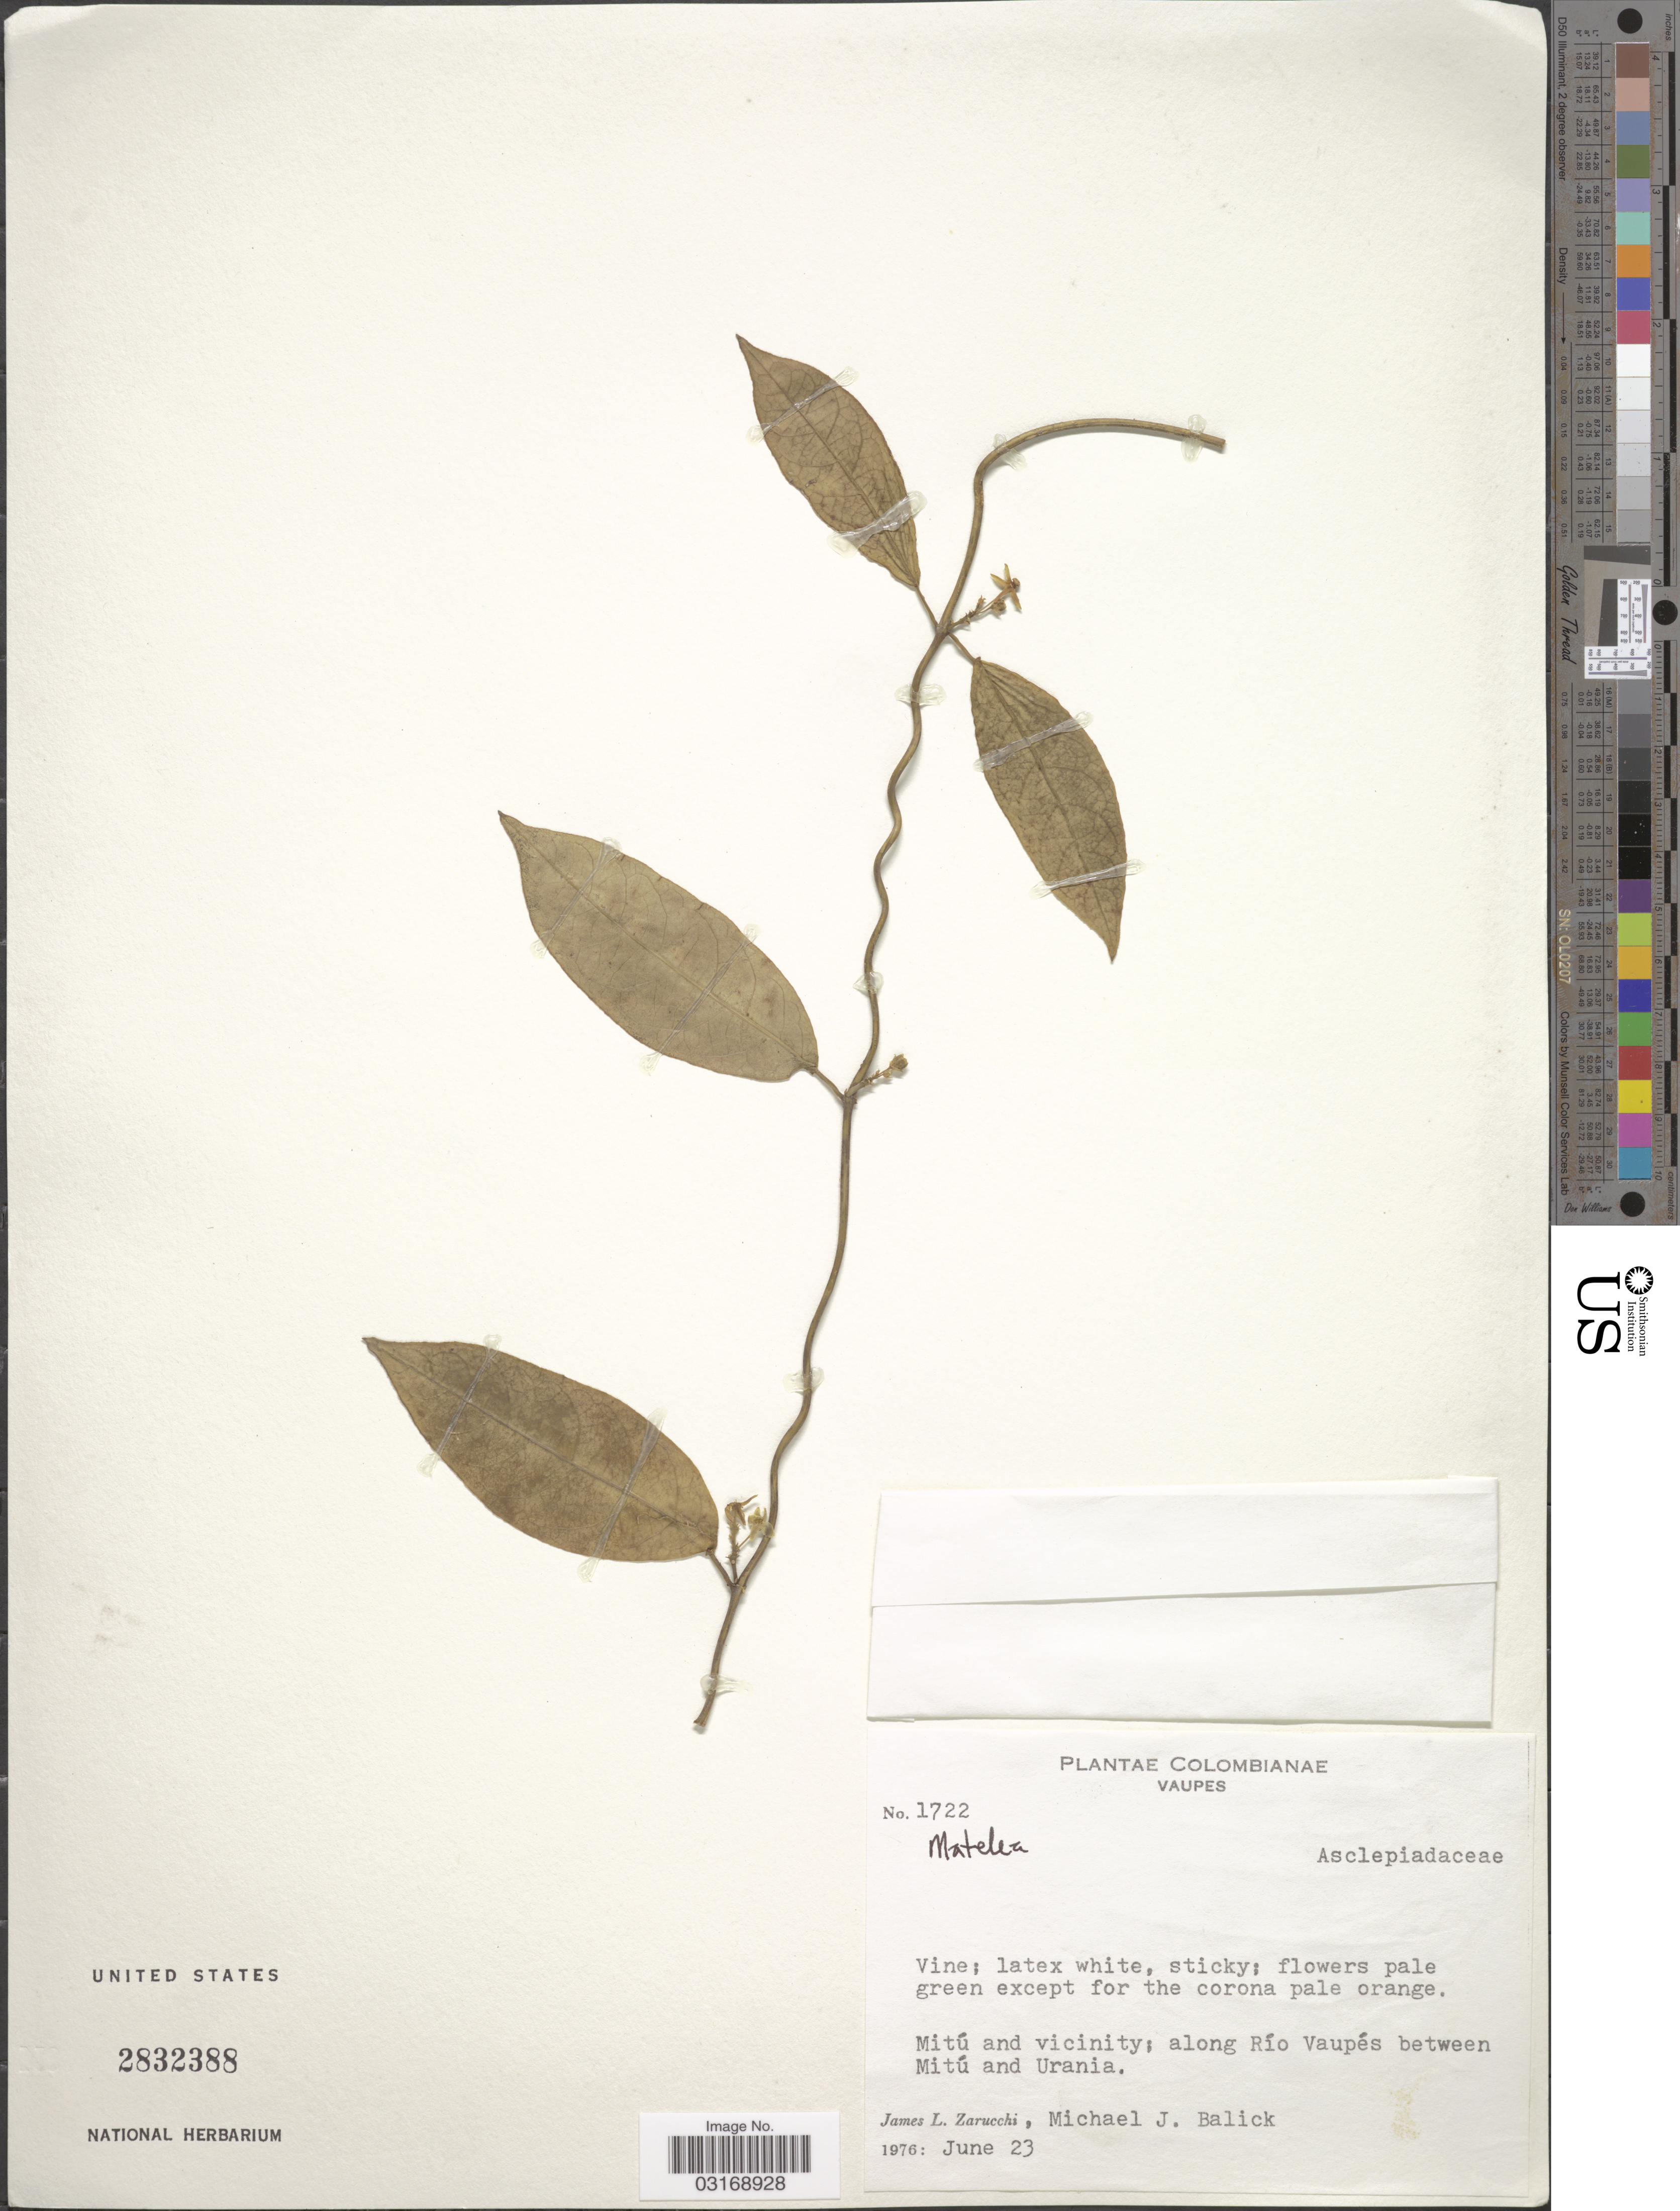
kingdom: Plantae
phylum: Tracheophyta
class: Magnoliopsida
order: Gentianales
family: Apocynaceae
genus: Matelea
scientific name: Matelea sp.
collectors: J. L. Zarucchi & M. J. Balick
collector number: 1722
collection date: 1976-06-23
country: Colombia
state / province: Vaupés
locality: Mitú and vicinity: along Río Vaupés between Mitú and Urania.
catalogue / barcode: US 2832388